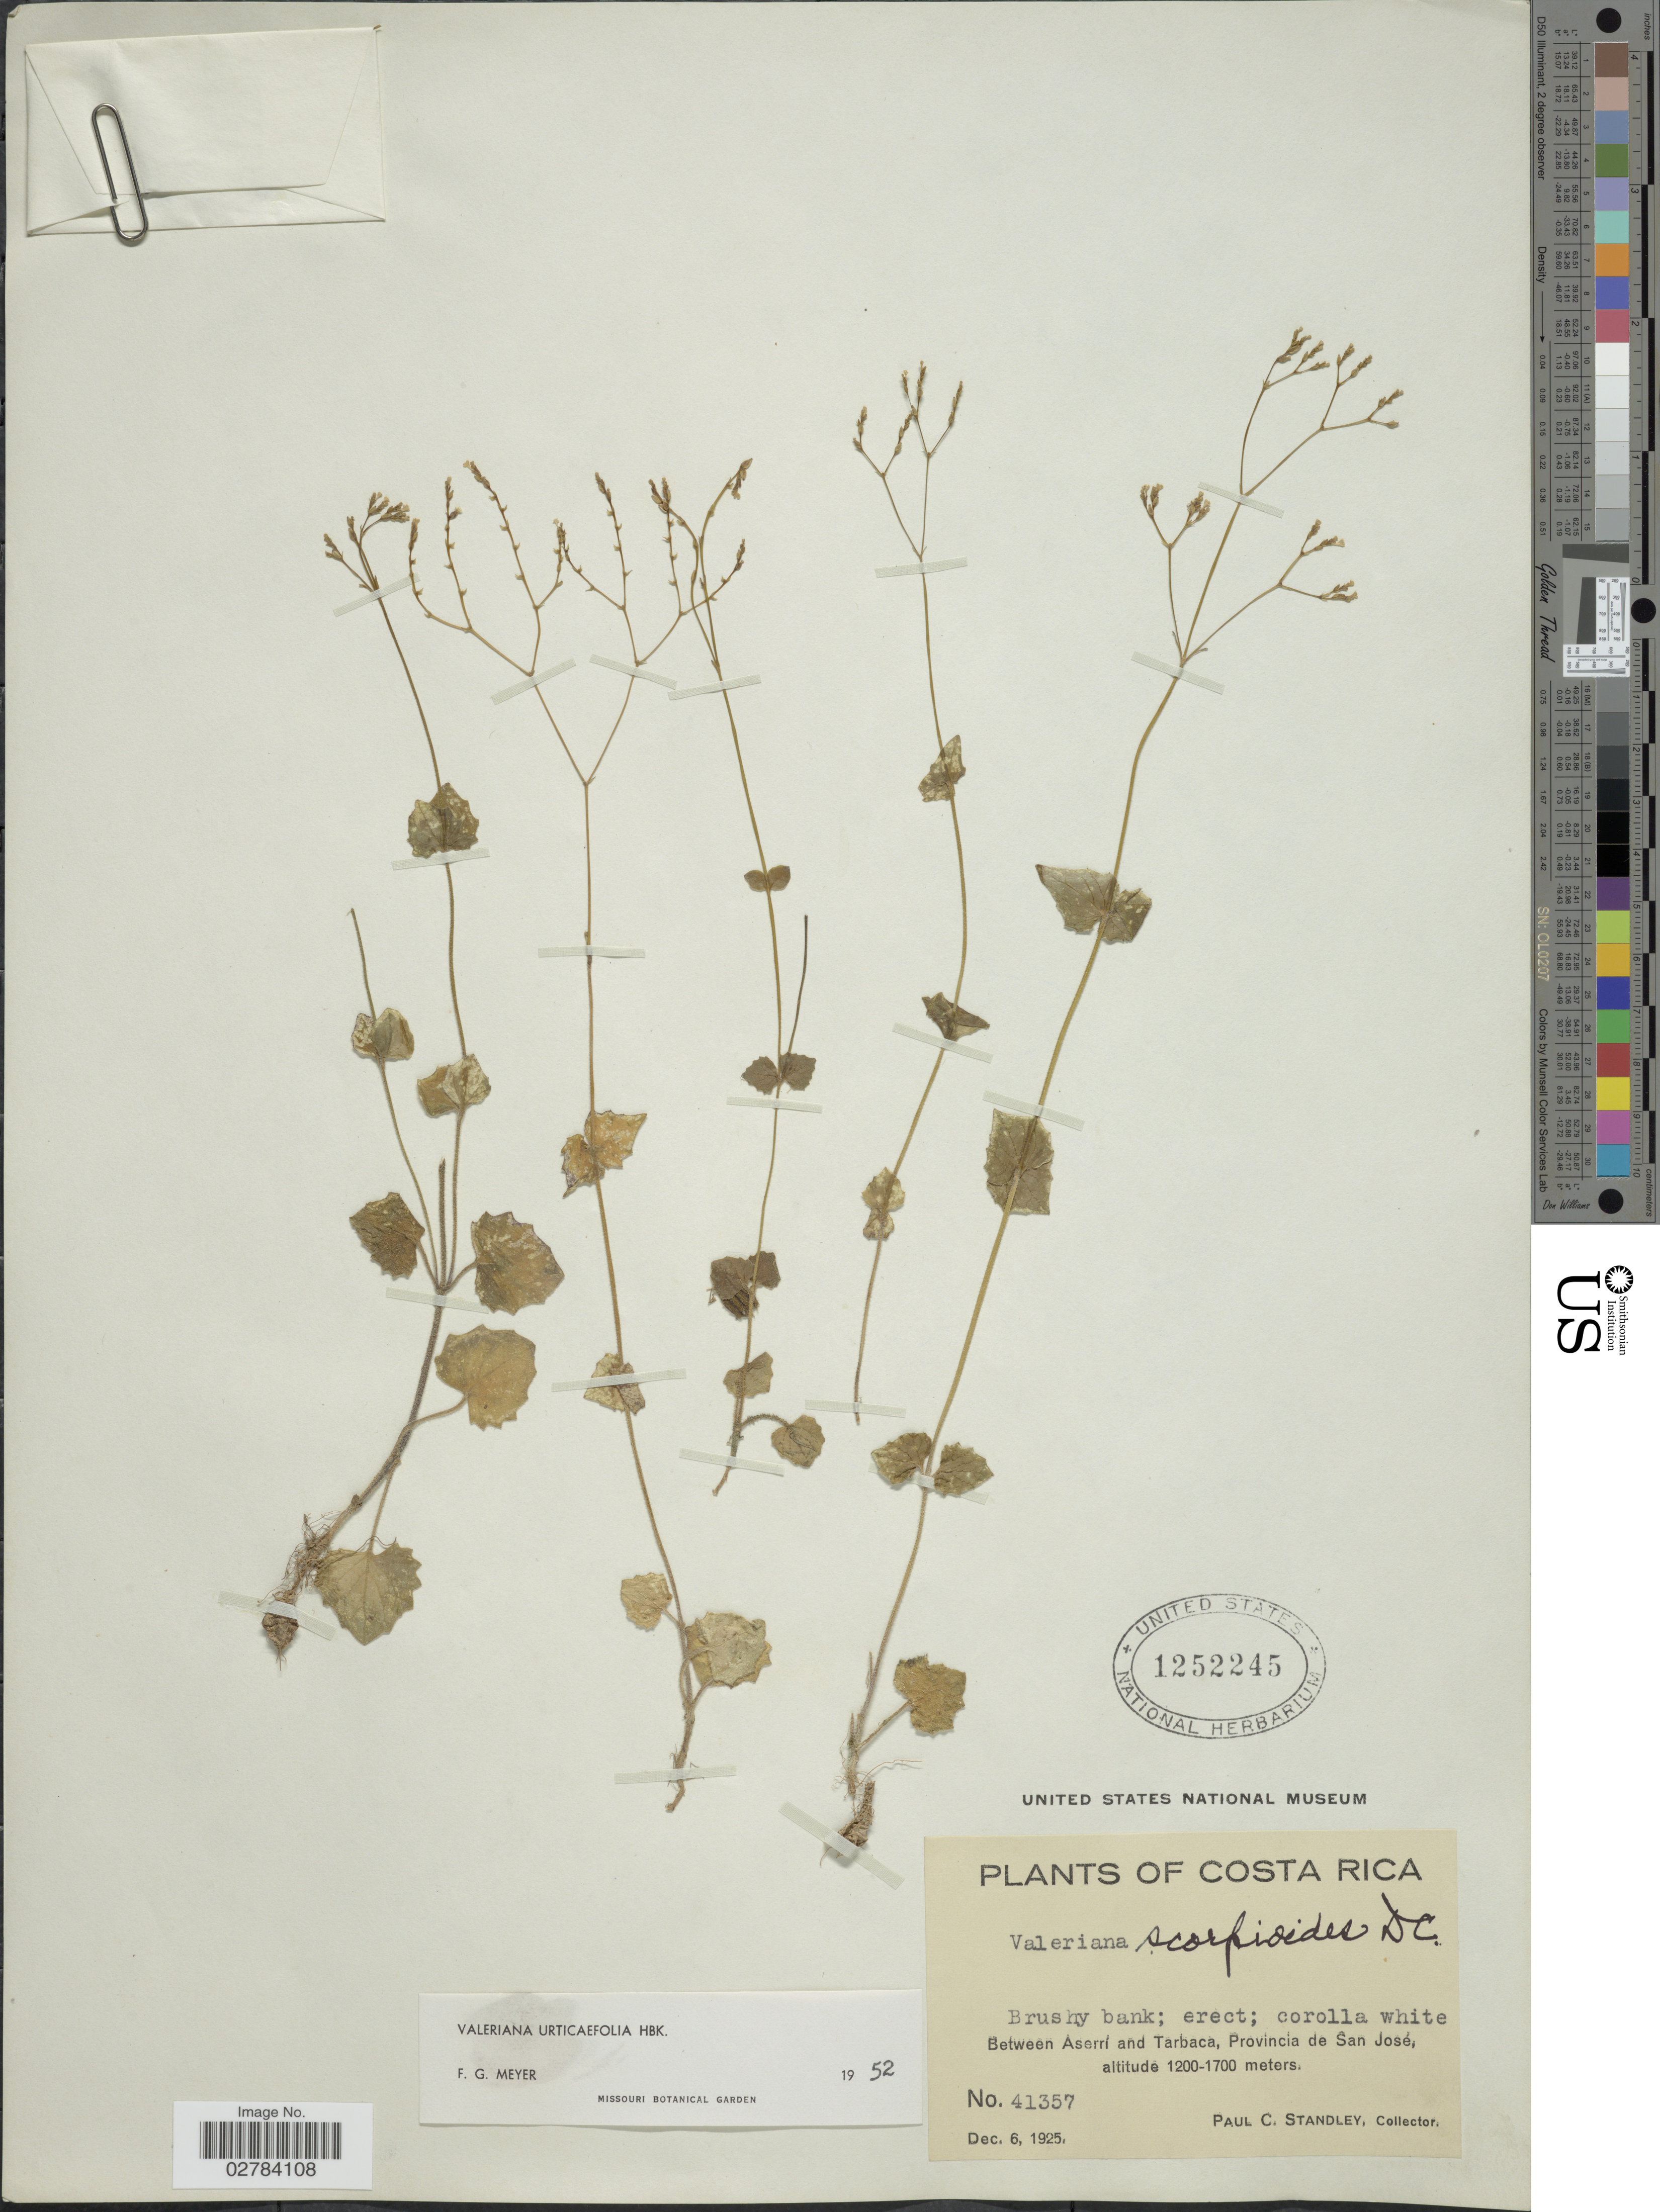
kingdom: Plantae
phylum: Tracheophyta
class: Magnoliopsida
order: Dipsacales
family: Caprifoliaceae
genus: Valeriana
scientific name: Valeriana urticaefolia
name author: Kunth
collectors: P. C. Standley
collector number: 41357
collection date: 1925-12-06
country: Costa Rica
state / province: San José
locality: Between Aserri and Tarbaca.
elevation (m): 1200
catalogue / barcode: US 1252245